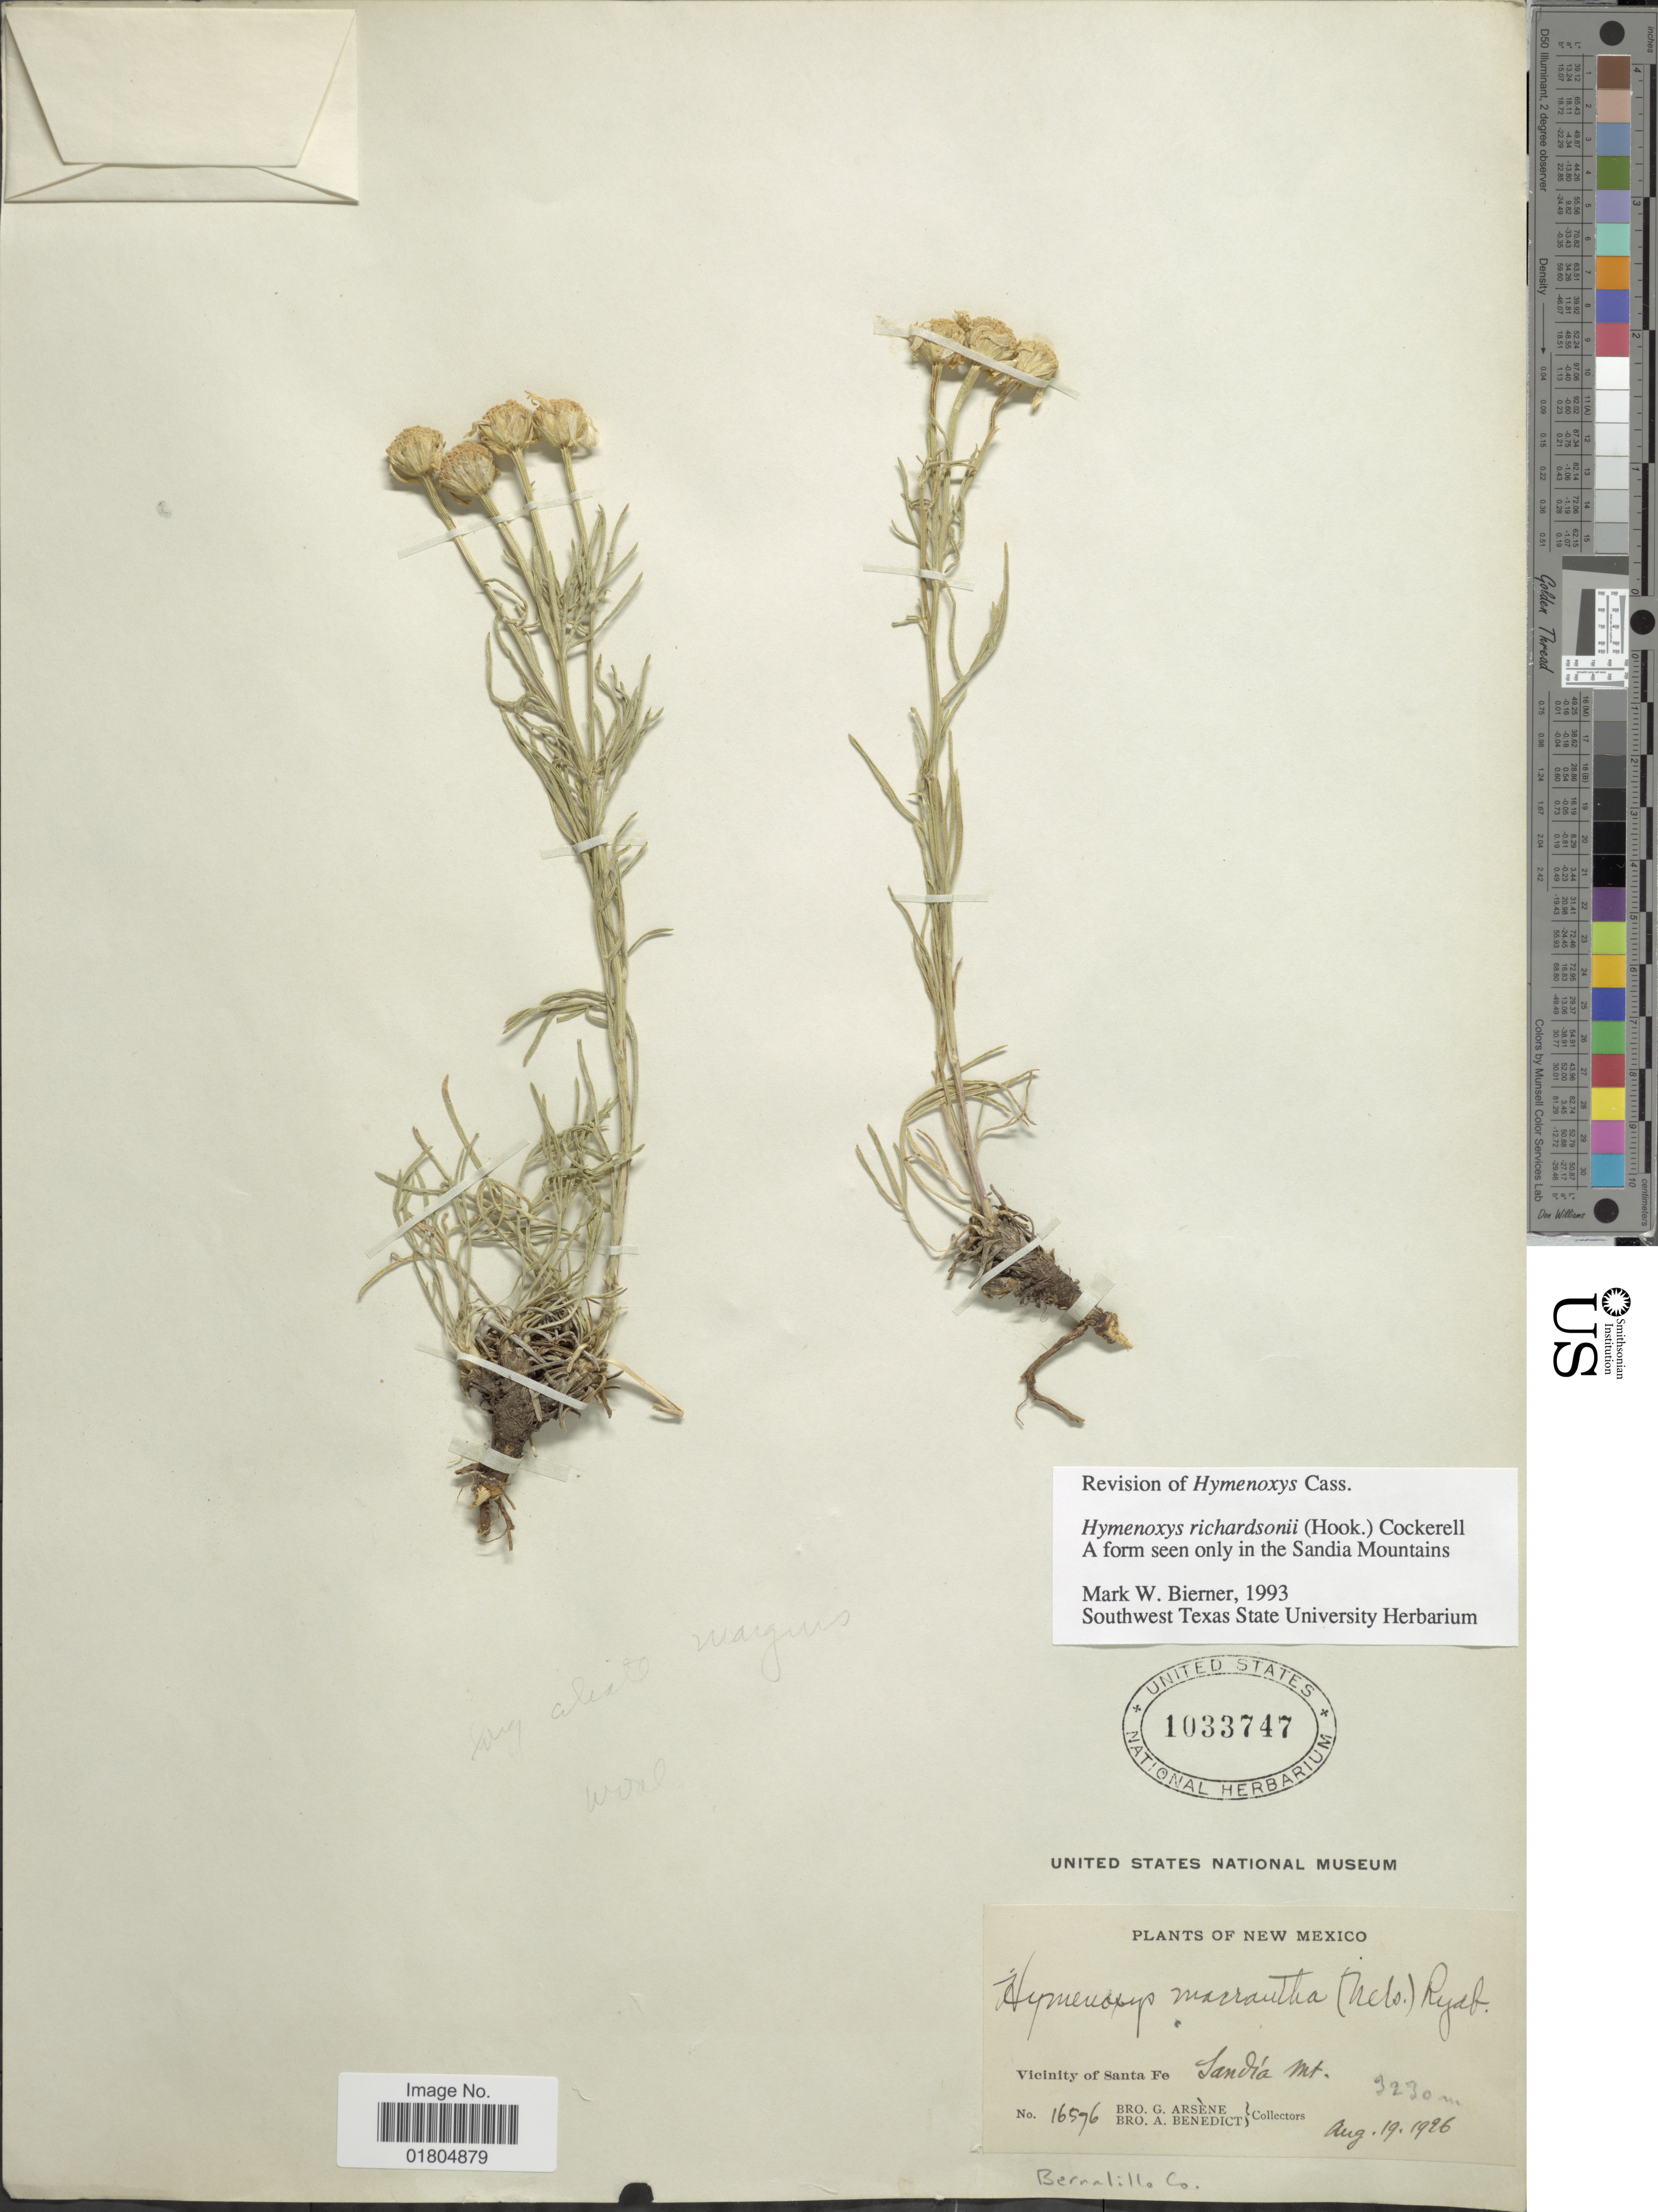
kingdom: Plantae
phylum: Tracheophyta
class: Magnoliopsida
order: Asterales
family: Asteraceae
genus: Hymenoxys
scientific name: Hymenoxys richardsonii var. richardsonii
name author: (Hook.) Cockerell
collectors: Bro. G. Arsène & Bro. A. Benedict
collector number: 16596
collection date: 1926-08-19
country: United States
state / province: New Mexico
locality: Vicinity of Santa Fe. Sandia Mt. Bernalillo Co.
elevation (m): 3230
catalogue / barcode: US 1033747